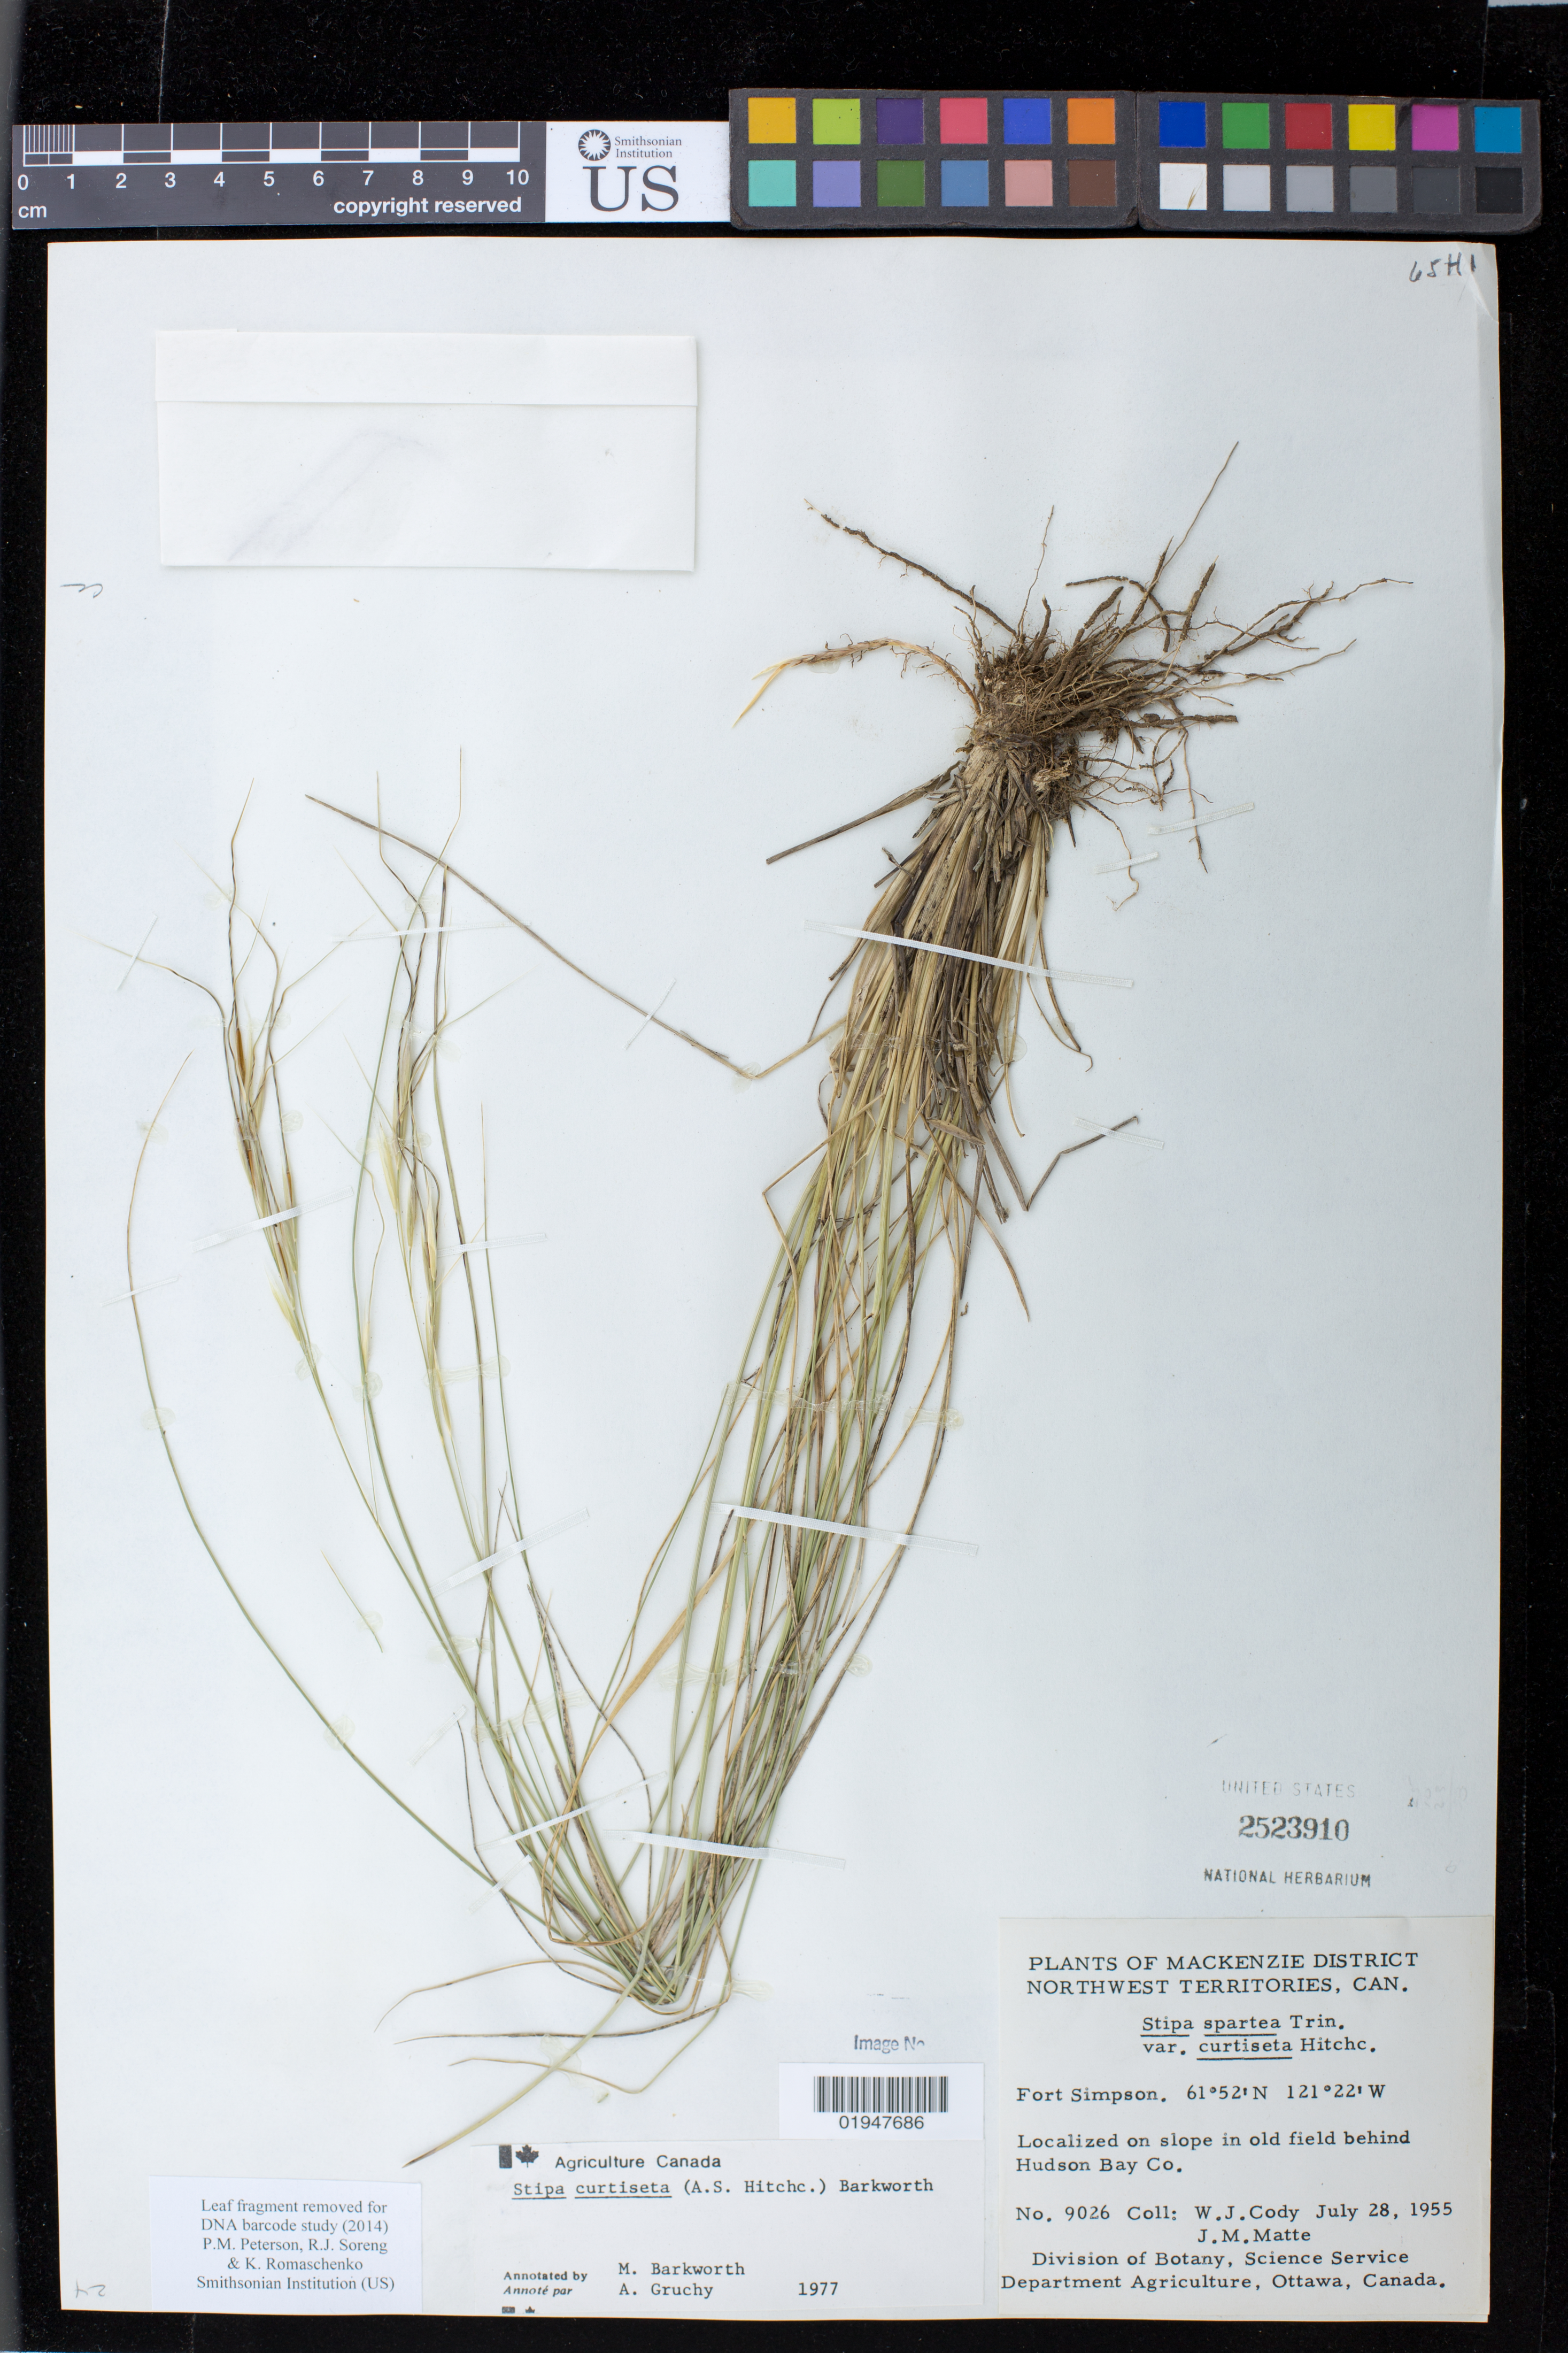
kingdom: Plantae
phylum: Tracheophyta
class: Liliopsida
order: Poales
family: Poaceae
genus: Stipa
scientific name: Stipa curtiseta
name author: (Hitchc.) Barkworth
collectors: W. Cody & J. Matte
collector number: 9026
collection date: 1955-07-28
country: Canada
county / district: Dehcho Region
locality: Fort Simpson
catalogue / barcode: US 2523910